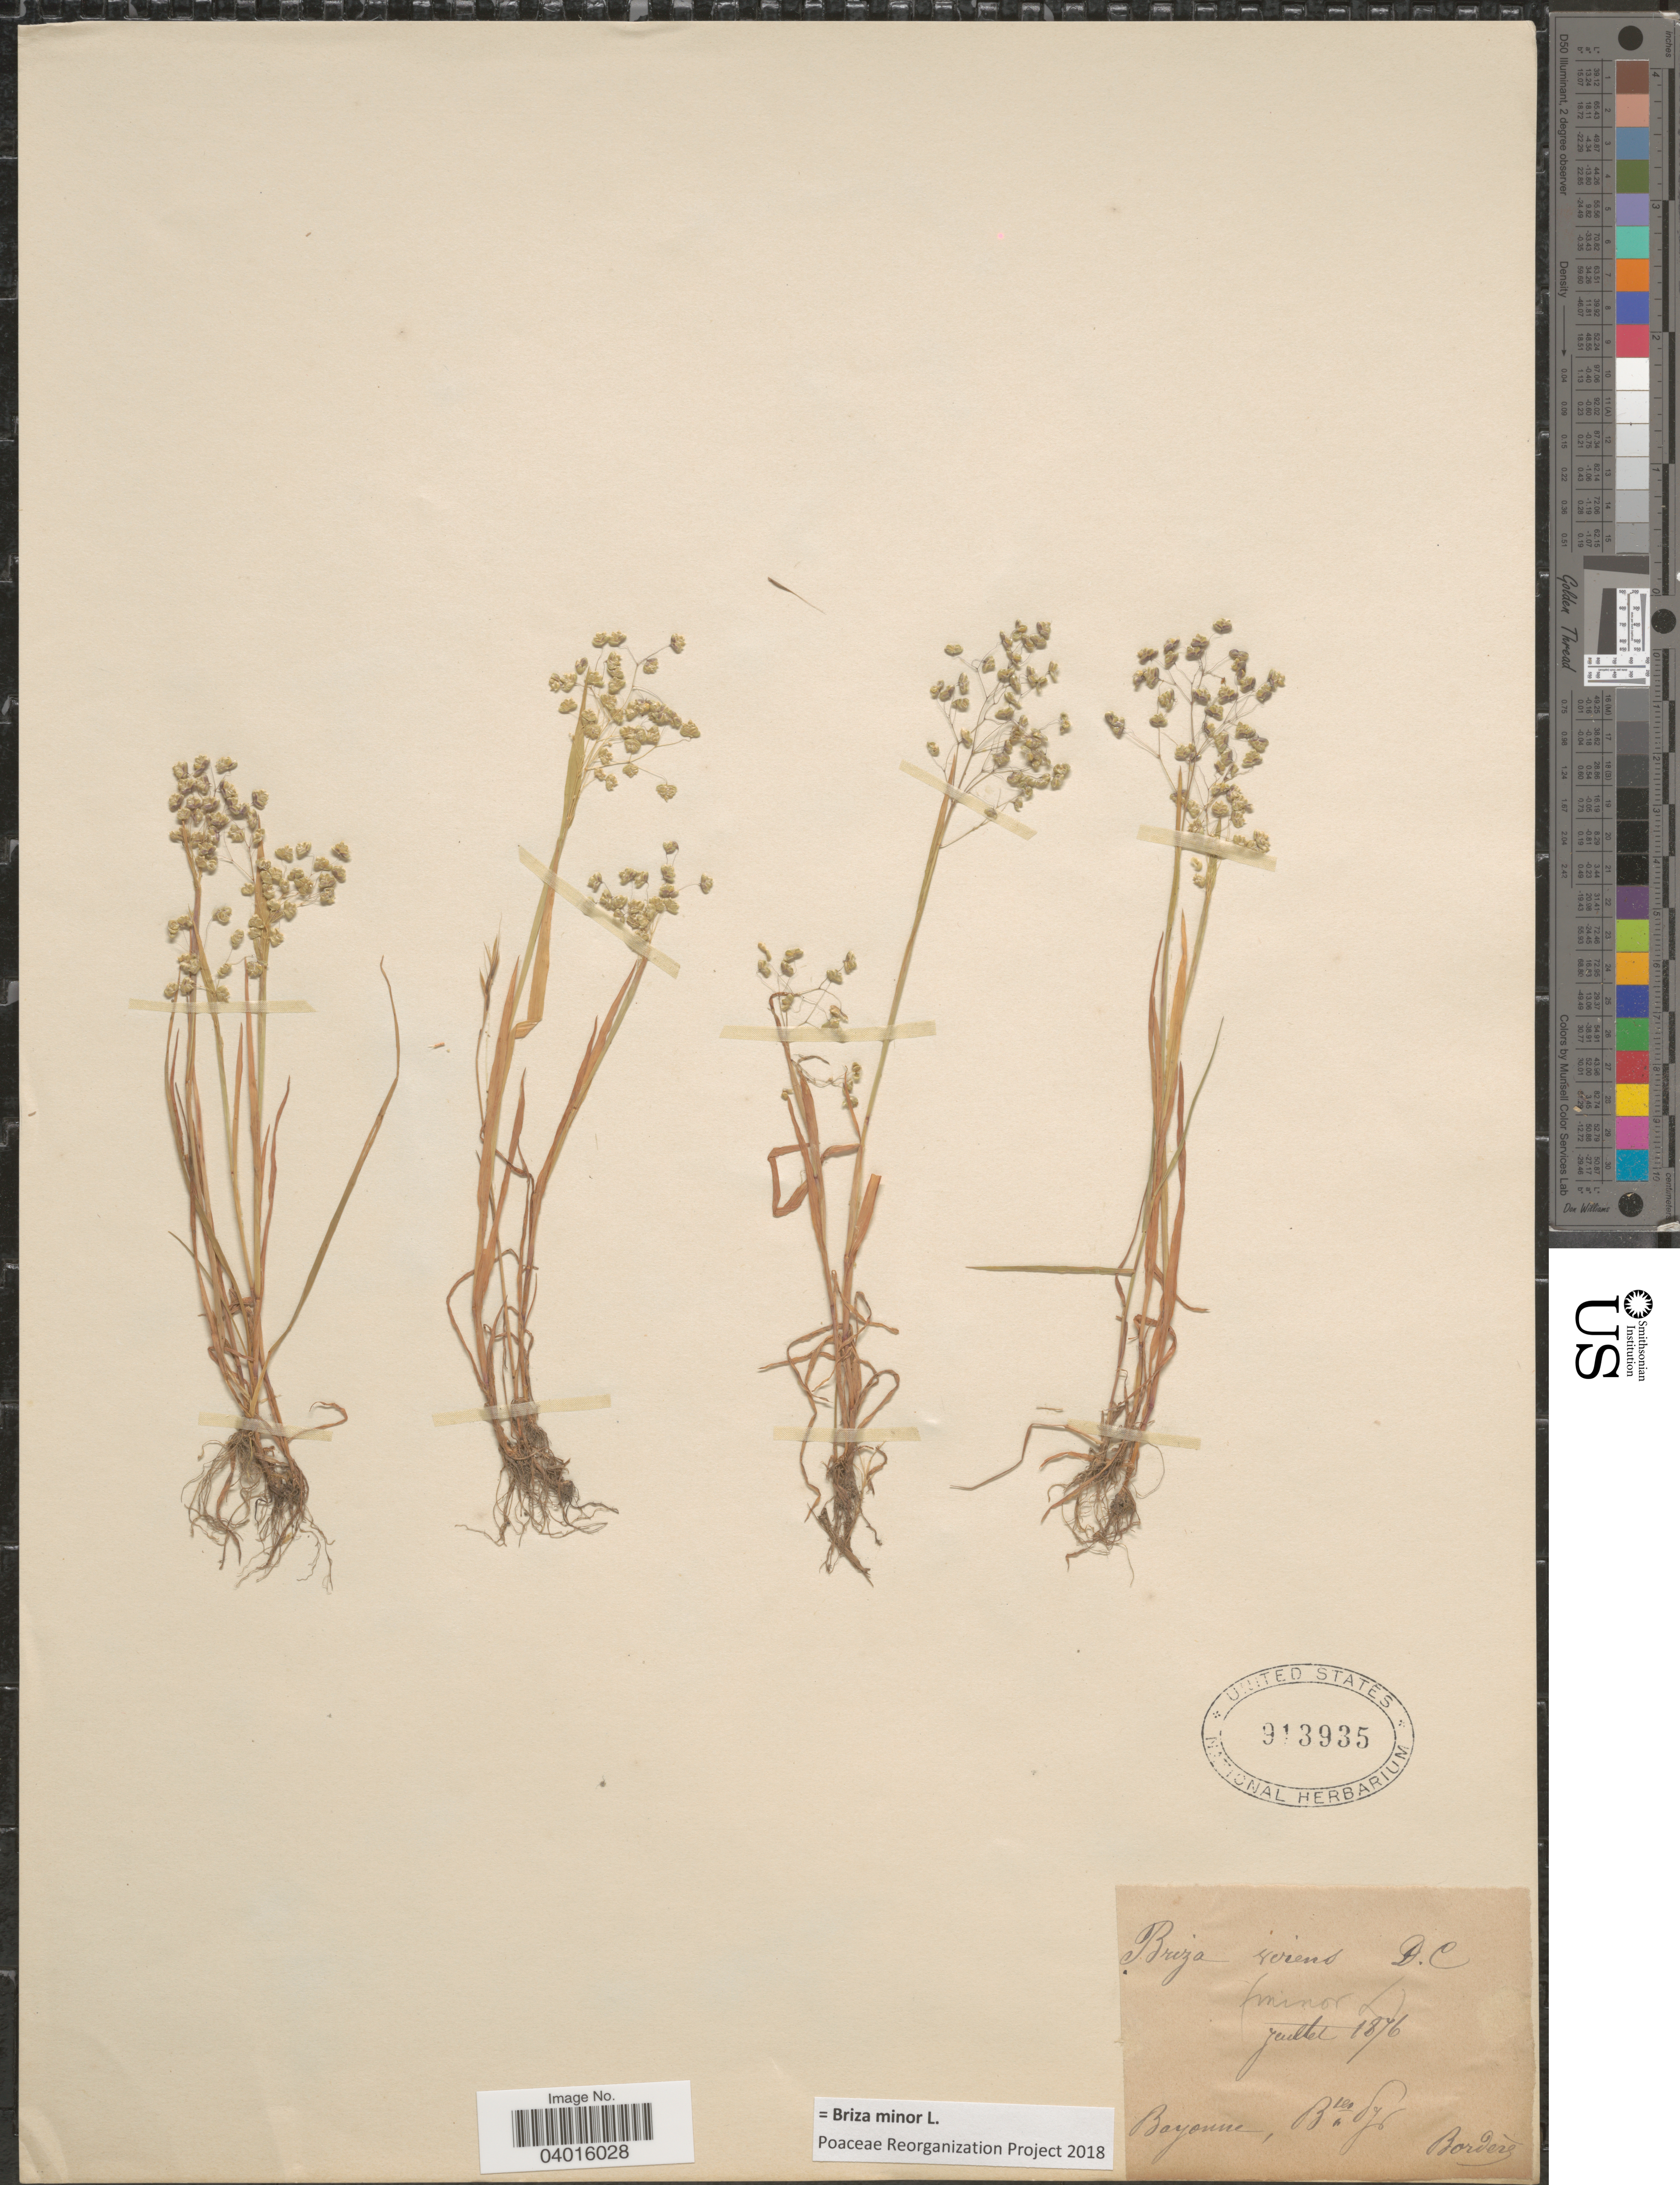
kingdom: Plantae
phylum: Tracheophyta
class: Liliopsida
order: Poales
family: Poaceae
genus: Briza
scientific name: Briza minor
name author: L.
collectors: -. Bordere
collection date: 1876-07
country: France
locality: Bayonne.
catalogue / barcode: US 913935